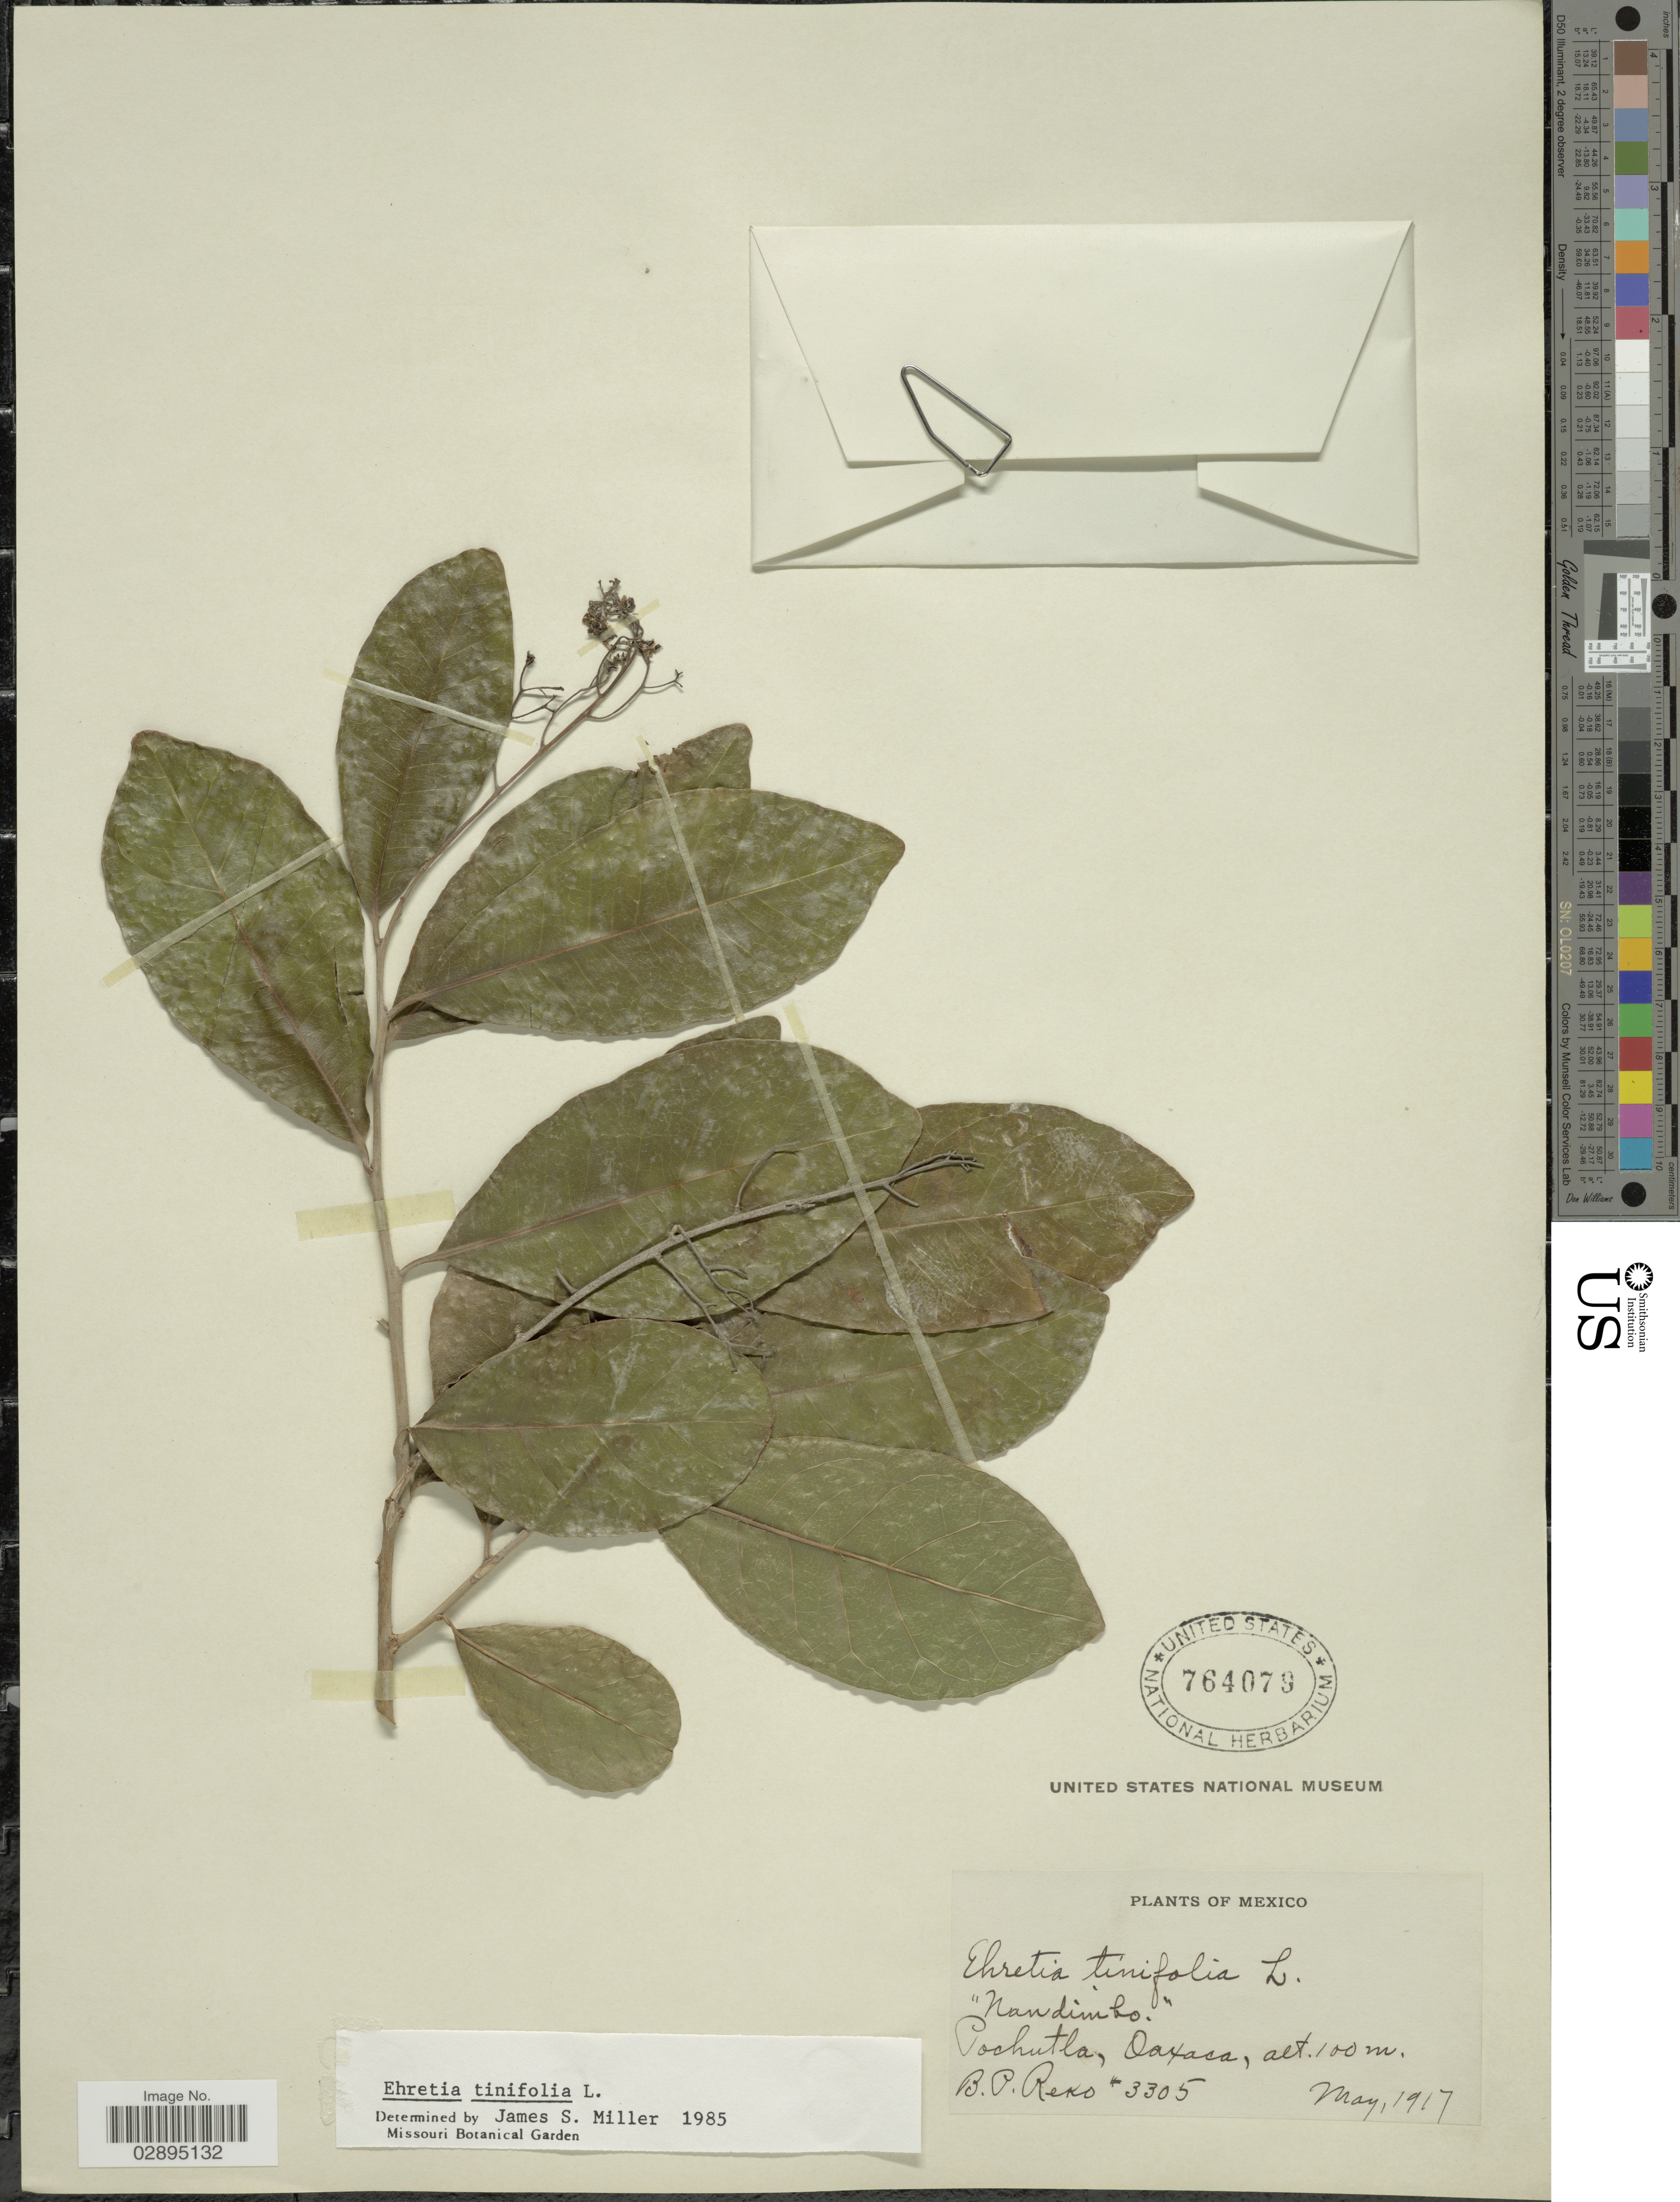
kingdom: Plantae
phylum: Tracheophyta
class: Magnoliopsida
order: Boraginales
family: Ehretiaceae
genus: Ehretia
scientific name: Ehretia tinifolia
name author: L.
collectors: B. P. Reko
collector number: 3305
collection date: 1917-05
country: Mexico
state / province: Oaxaca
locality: Pochutla.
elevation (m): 100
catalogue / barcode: US 764079